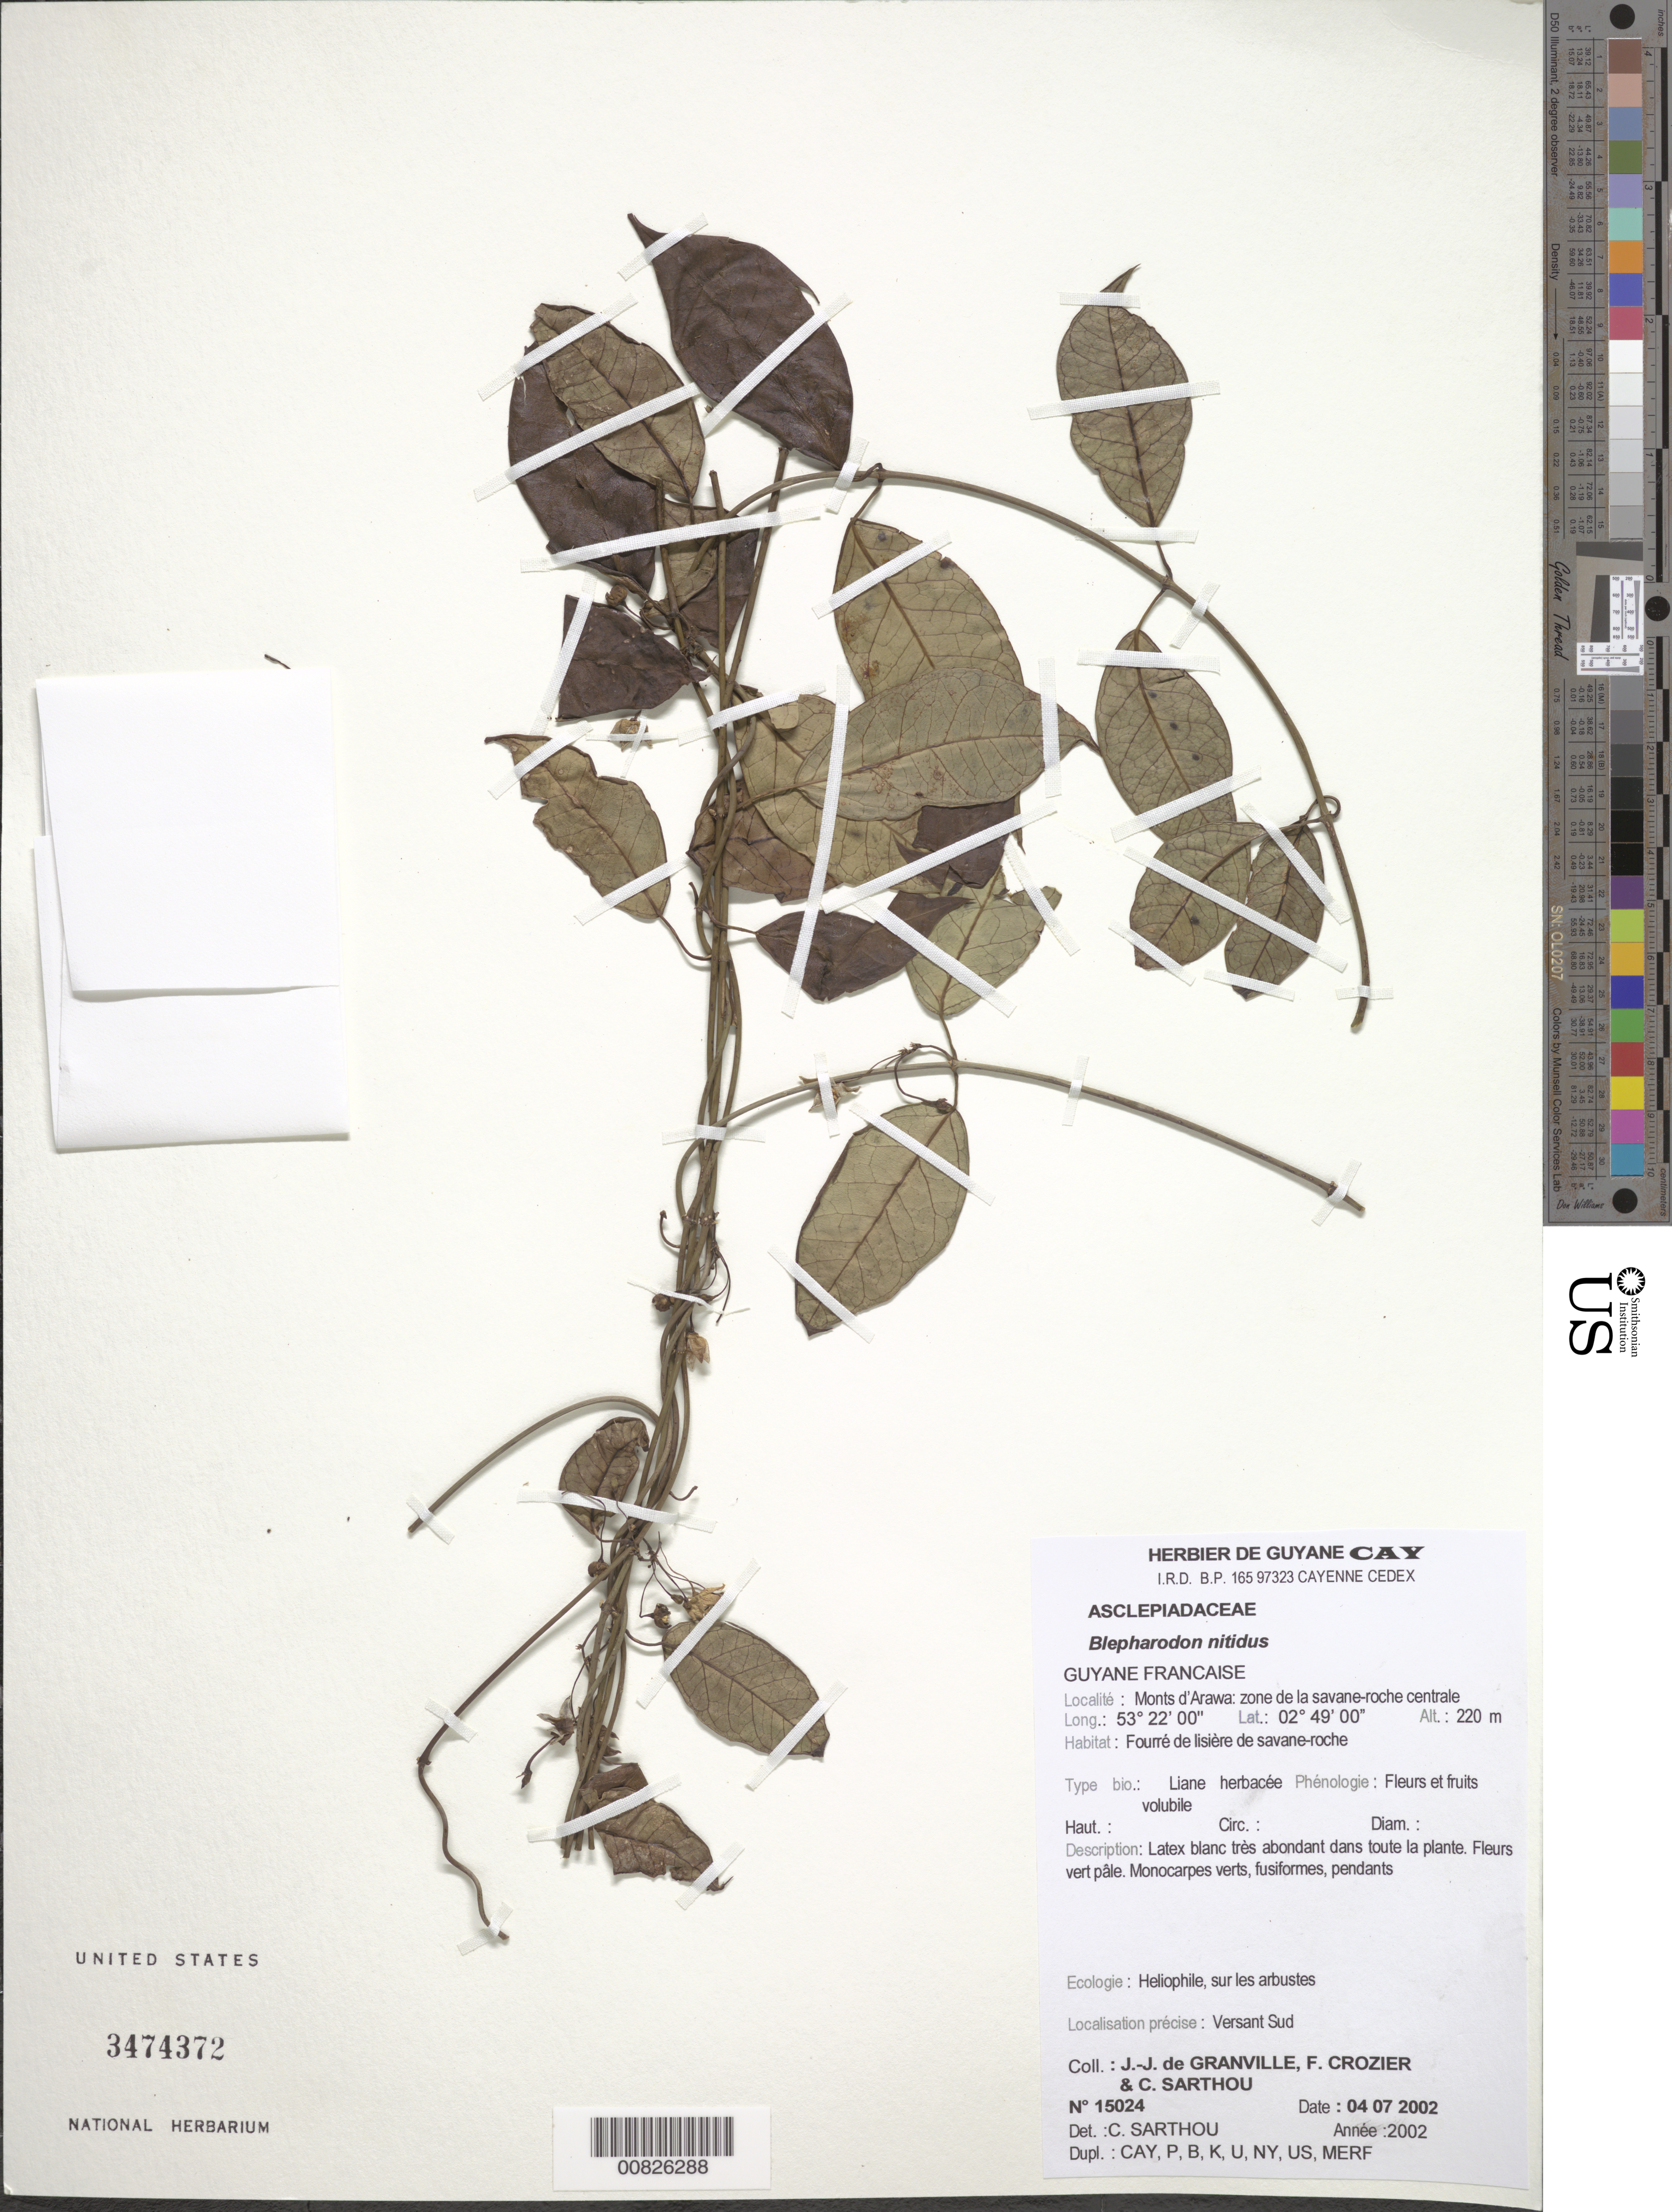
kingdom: Plantae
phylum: Tracheophyta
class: Magnoliopsida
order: Gentianales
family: Apocynaceae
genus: Blepharodon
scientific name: Blepharodon nitidus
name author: (Vell.) J.F. Macbr.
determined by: Sarthou, C.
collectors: J.-J. de Granville, F. Crozier & C. Sarthou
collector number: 15024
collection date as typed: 4-Jul-02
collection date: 2002-07-04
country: French Guiana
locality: Monts d'Arawa, zone de la savane-roche centrale, versant Sud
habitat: Fourré de lisière de savane-roche; heliophile, sur les arbustes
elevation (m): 220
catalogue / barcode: US 3474372